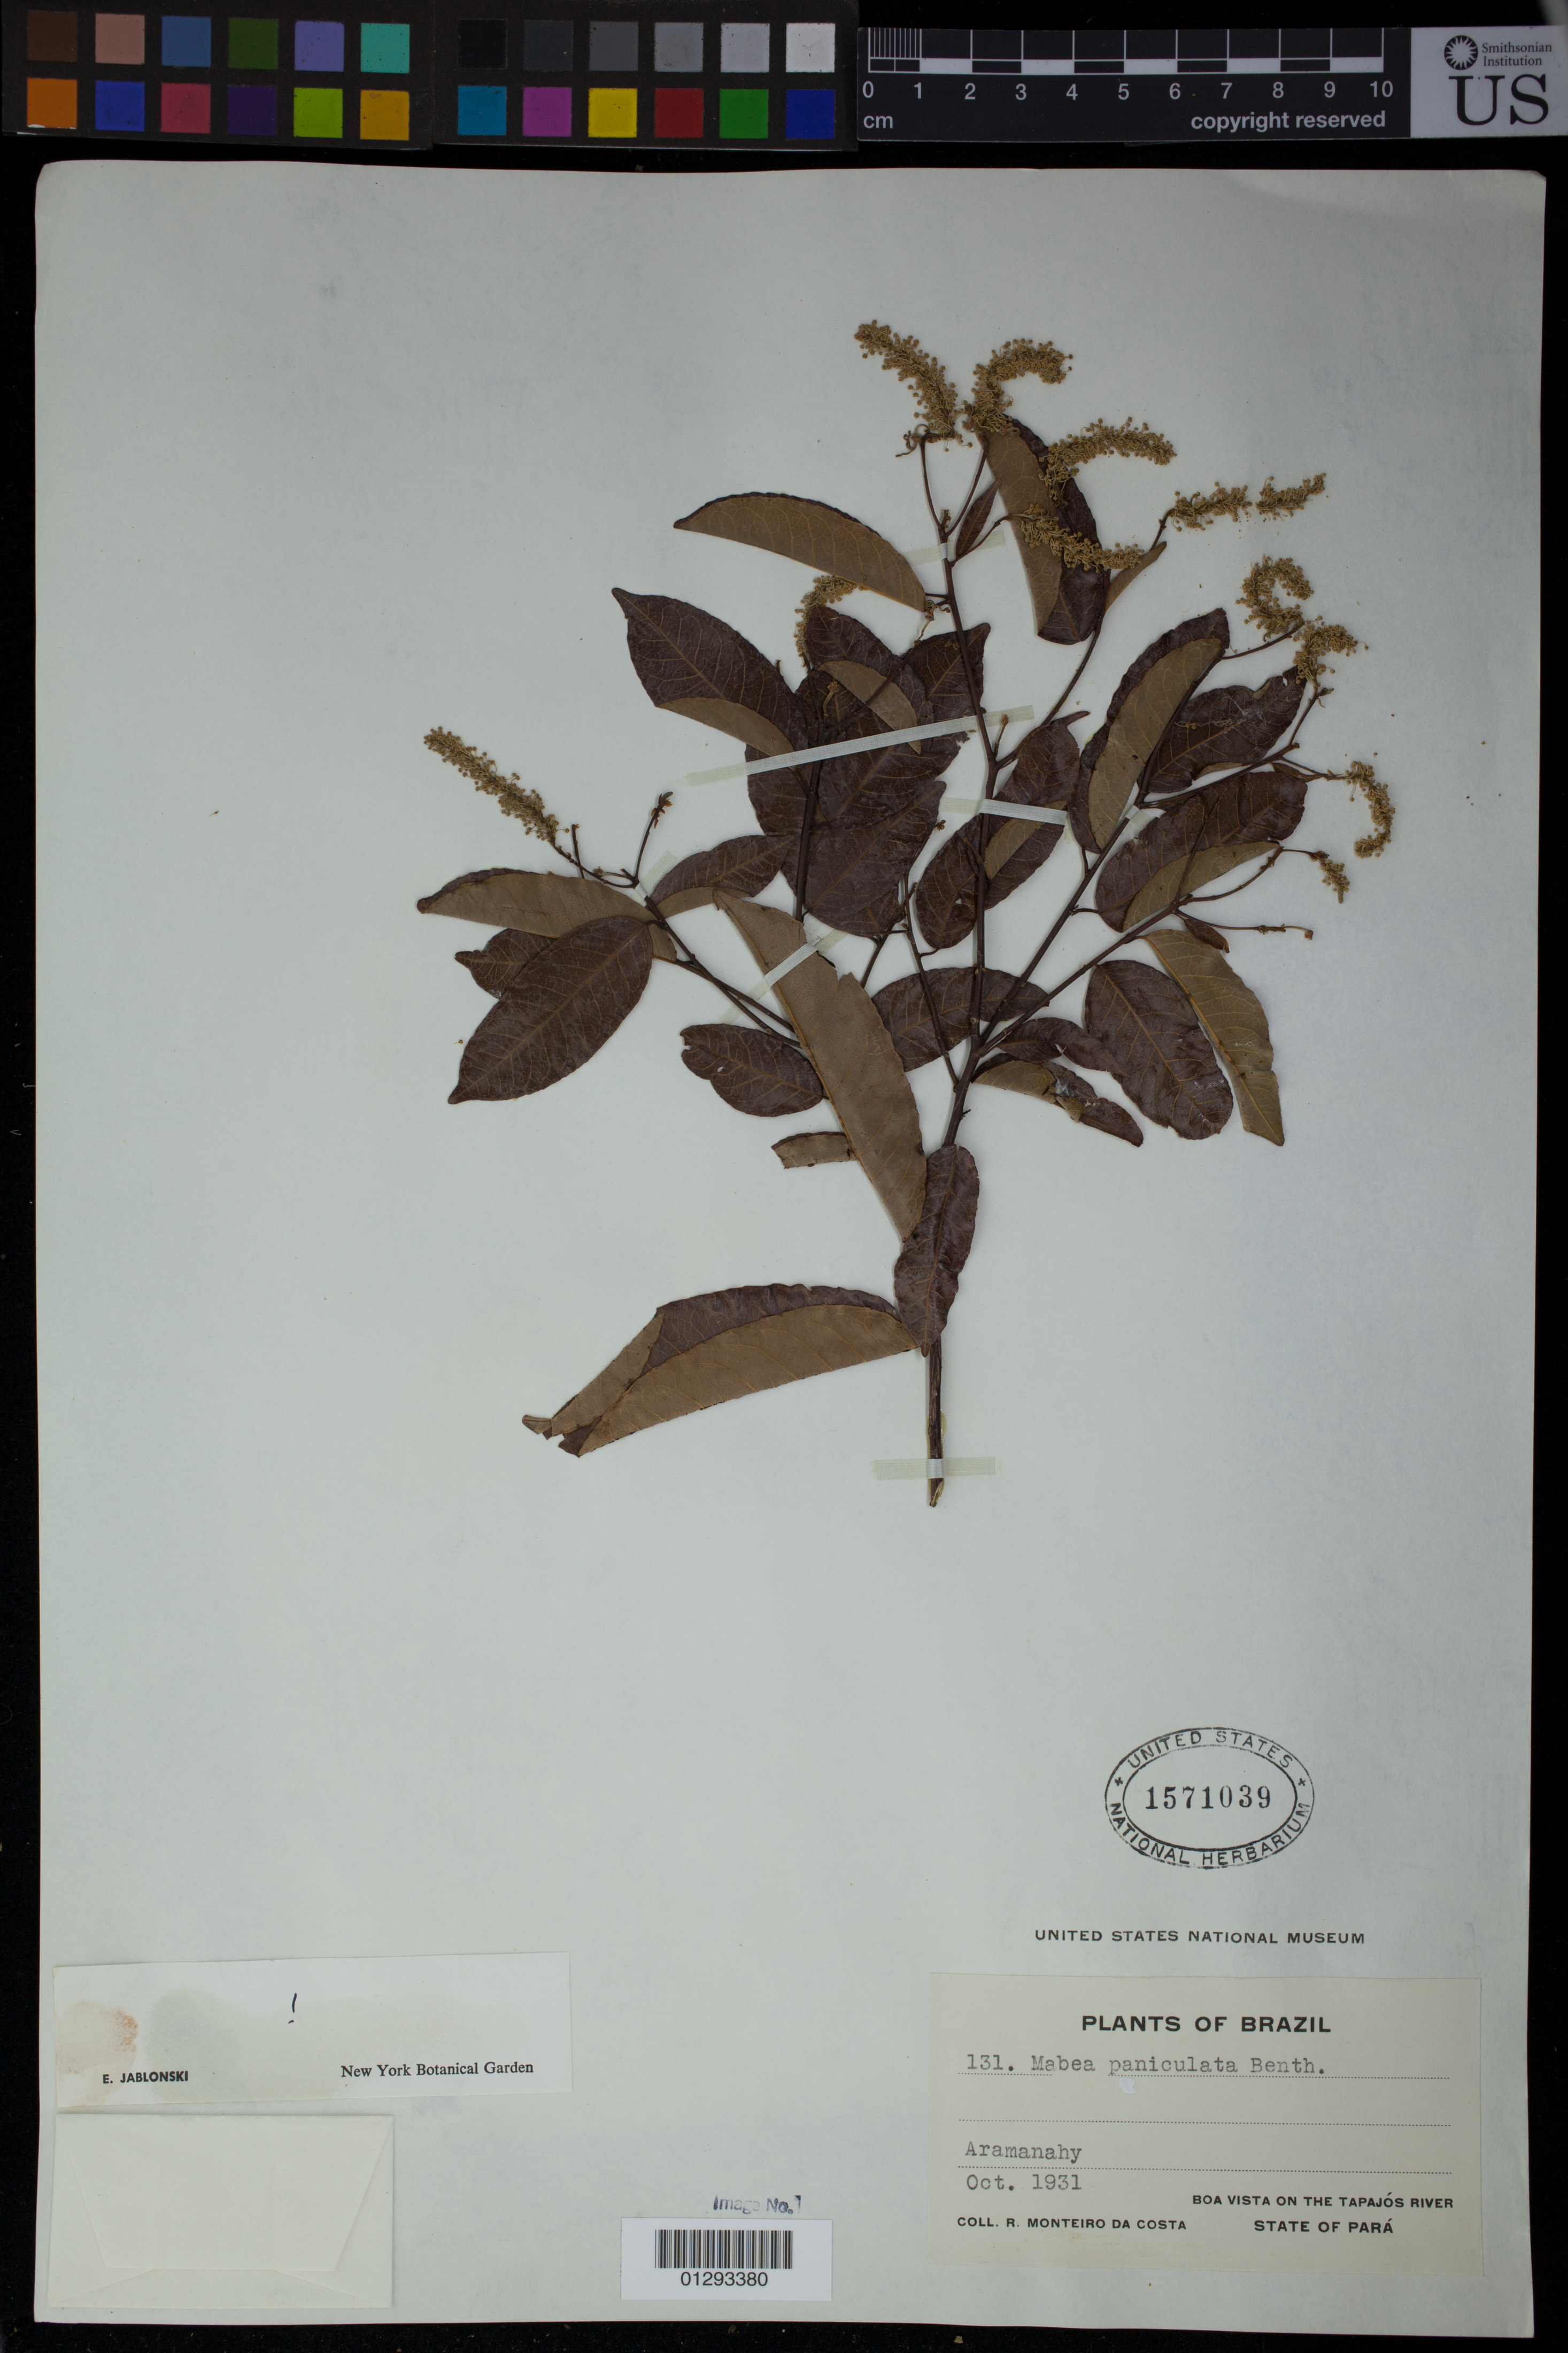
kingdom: Plantae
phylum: Tracheophyta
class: Magnoliopsida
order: Malpighiales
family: Euphorbiaceae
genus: Mabea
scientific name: Mabea paniculata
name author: Spruce ex Benth.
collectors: R. Monteiro da Costa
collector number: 131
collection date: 1931-10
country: Brazil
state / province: Pará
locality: Aramanahy [Aramanai] Boa Vista on the Tapajós River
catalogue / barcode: US 1571039